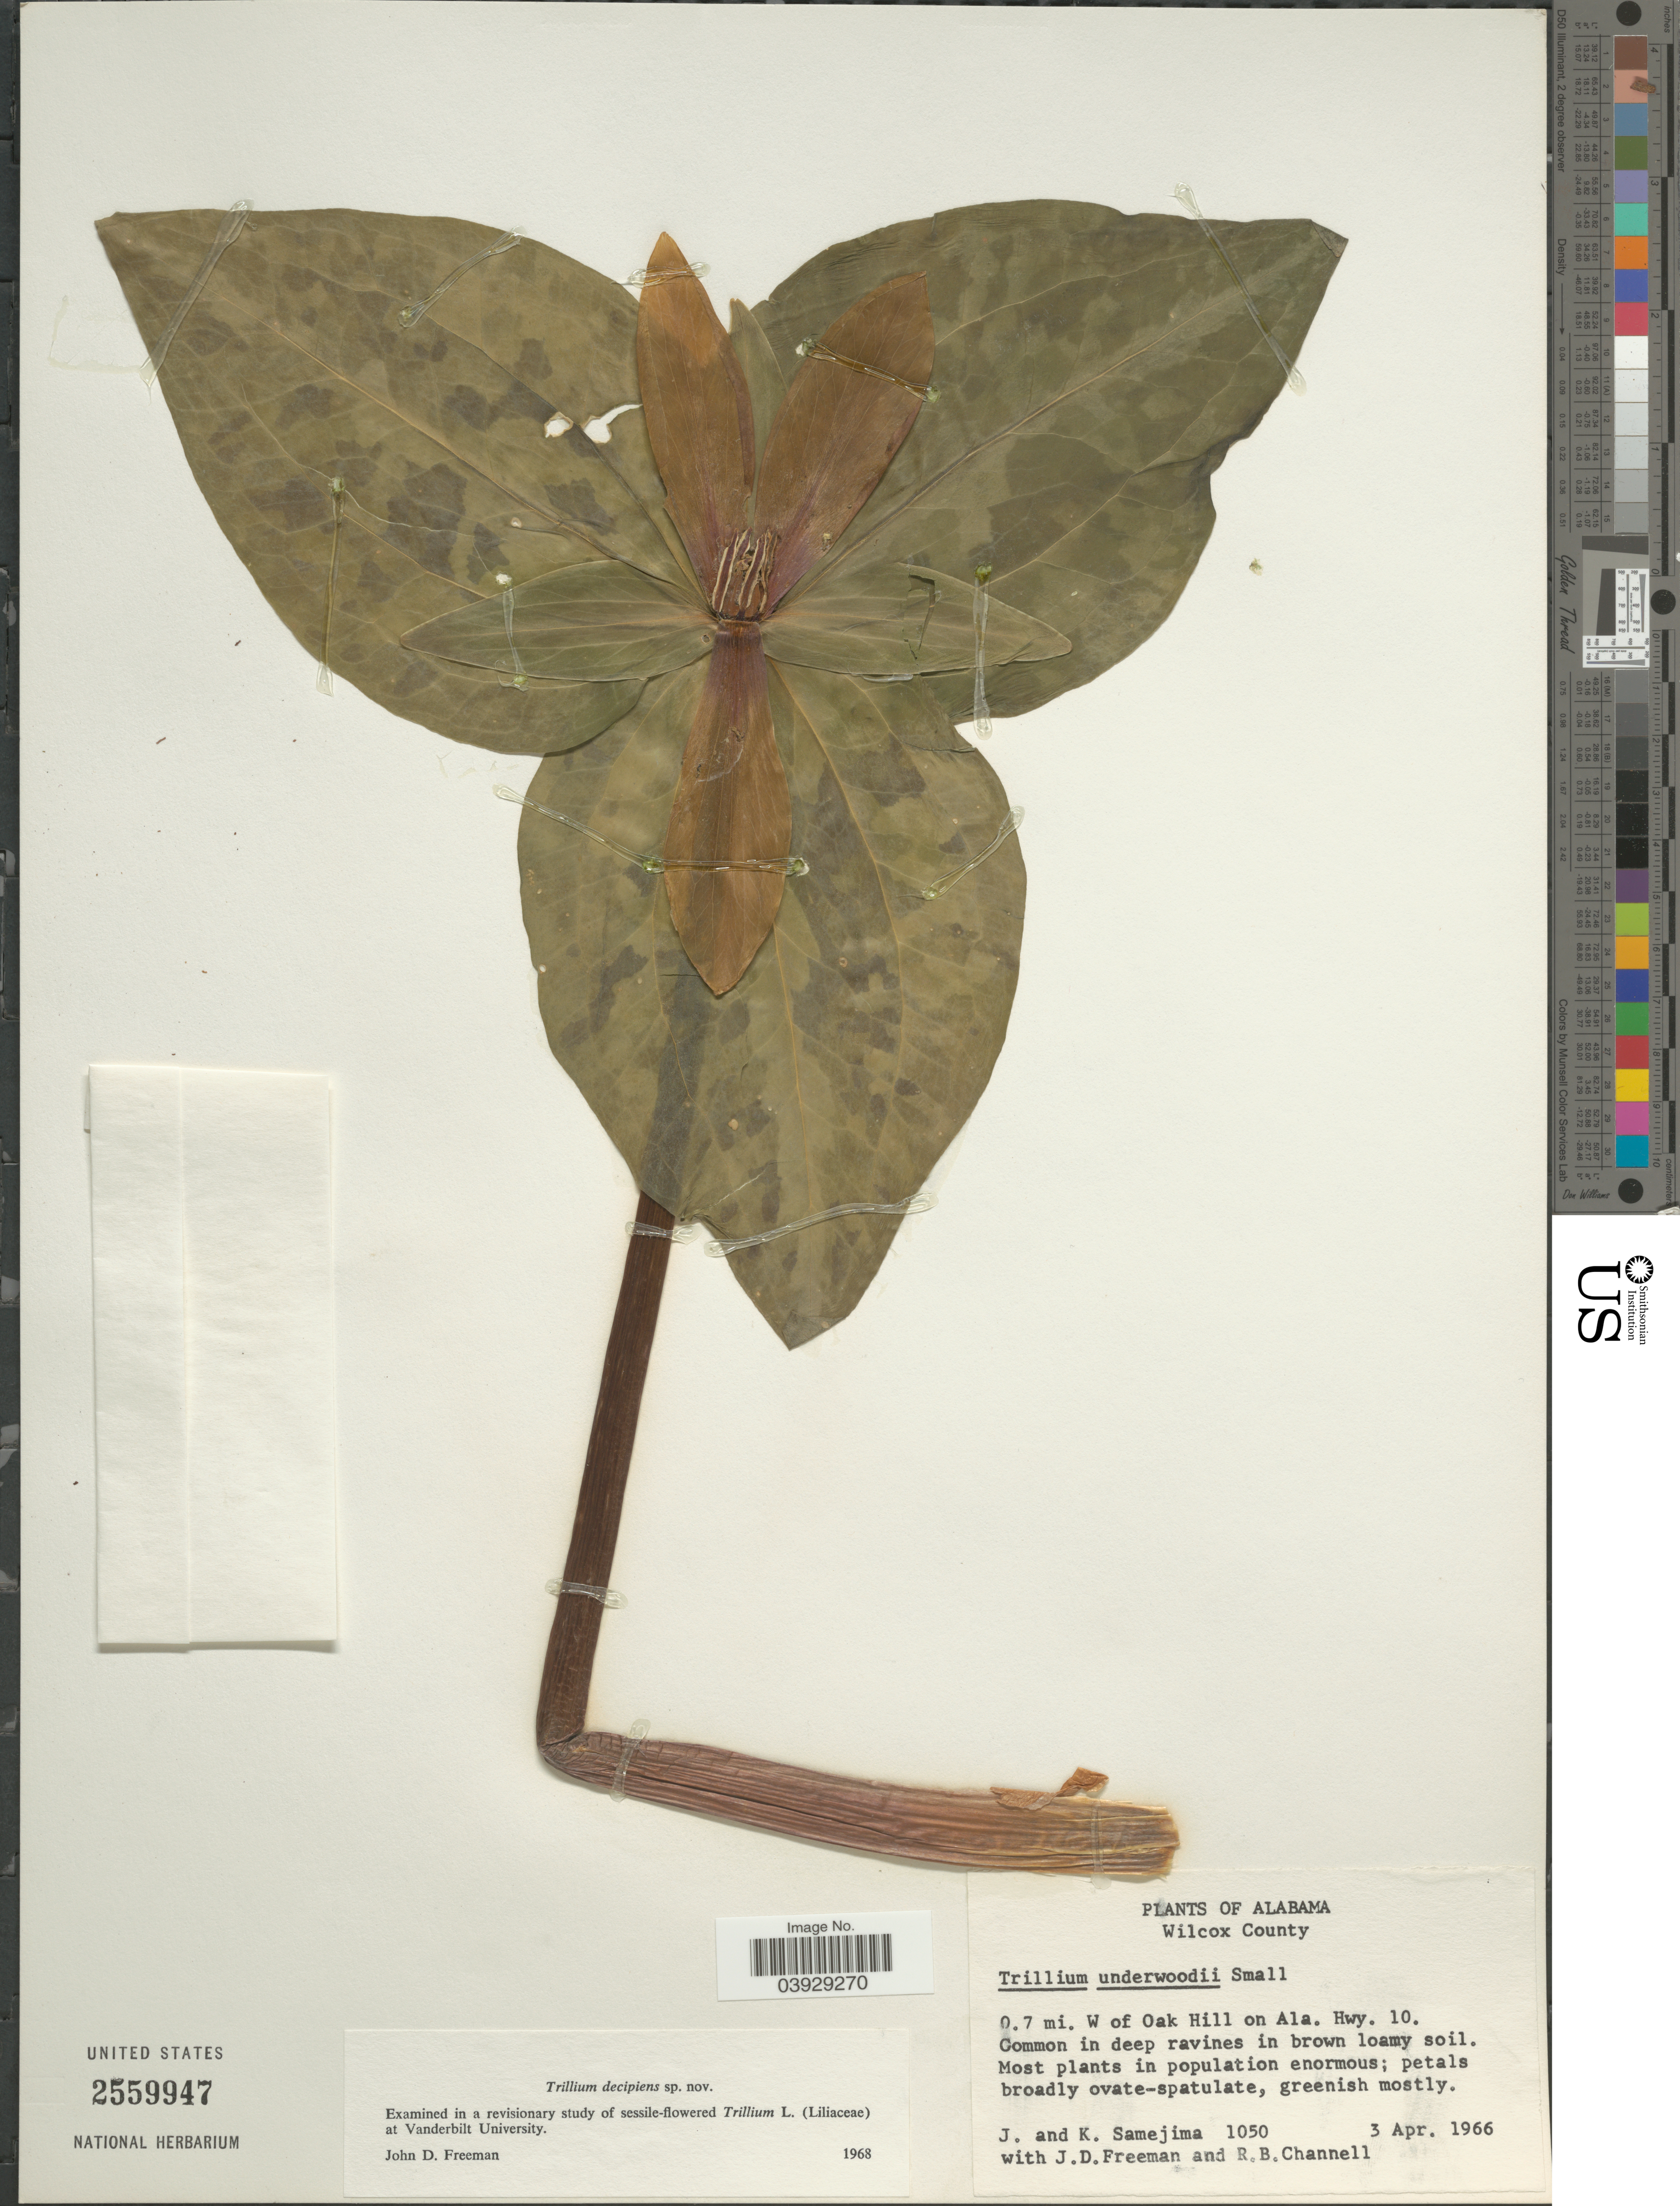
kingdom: Plantae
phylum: Tracheophyta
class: Liliopsida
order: Liliales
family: Melanthiaceae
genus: Trillium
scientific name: Trillium decipiens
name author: J. D. Freeman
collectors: J. Samejima, K. Samejima, J. Freeman & R. B. Channell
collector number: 1050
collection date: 1966-04-03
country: United States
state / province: Alabama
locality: Wilcox County. 0.7 mi. W of Oak Hill on Ala. Hwy. 10.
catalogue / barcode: US 2559947